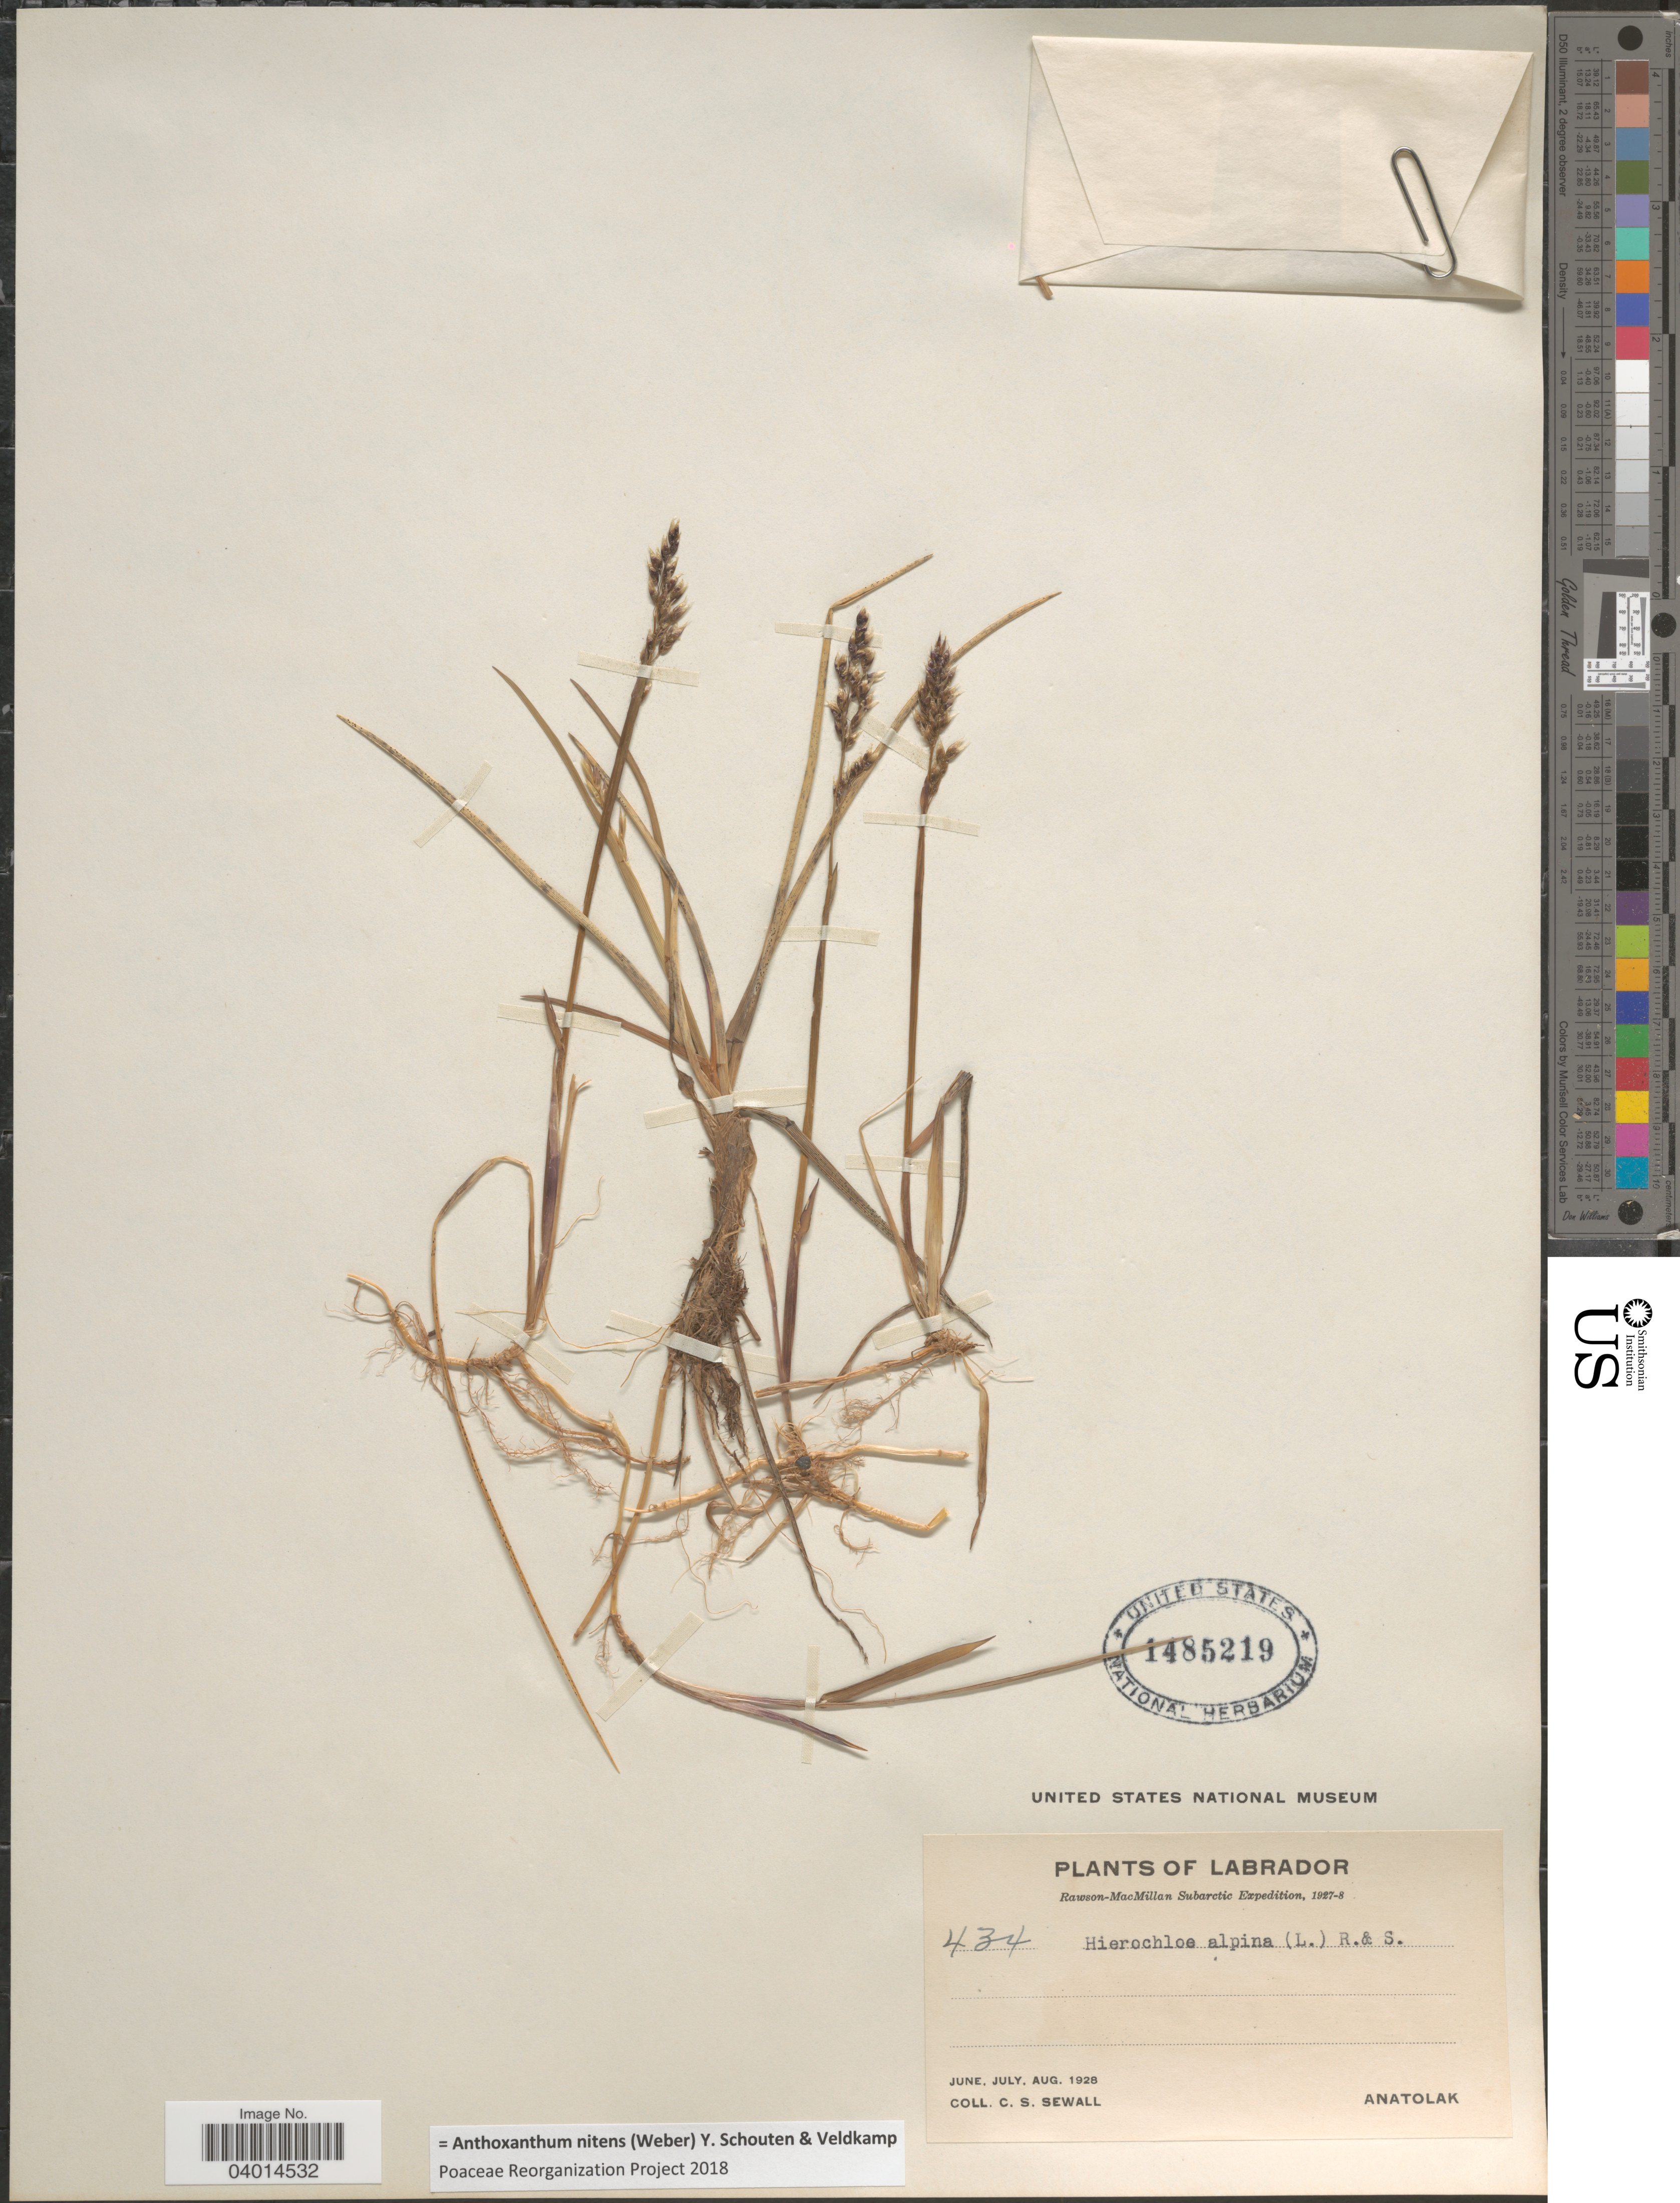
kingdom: Plantae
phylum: Tracheophyta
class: Liliopsida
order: Poales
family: Poaceae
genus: Anthoxanthum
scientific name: Anthoxanthum nitens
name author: (G.H. Weber) R.T.A. Schouten & Veldkamp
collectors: C. Sewall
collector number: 434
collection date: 1928-06/1928-08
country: Canada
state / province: Newfoundland and Labrador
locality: Labrador. Anatolak.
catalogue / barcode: US 1485219